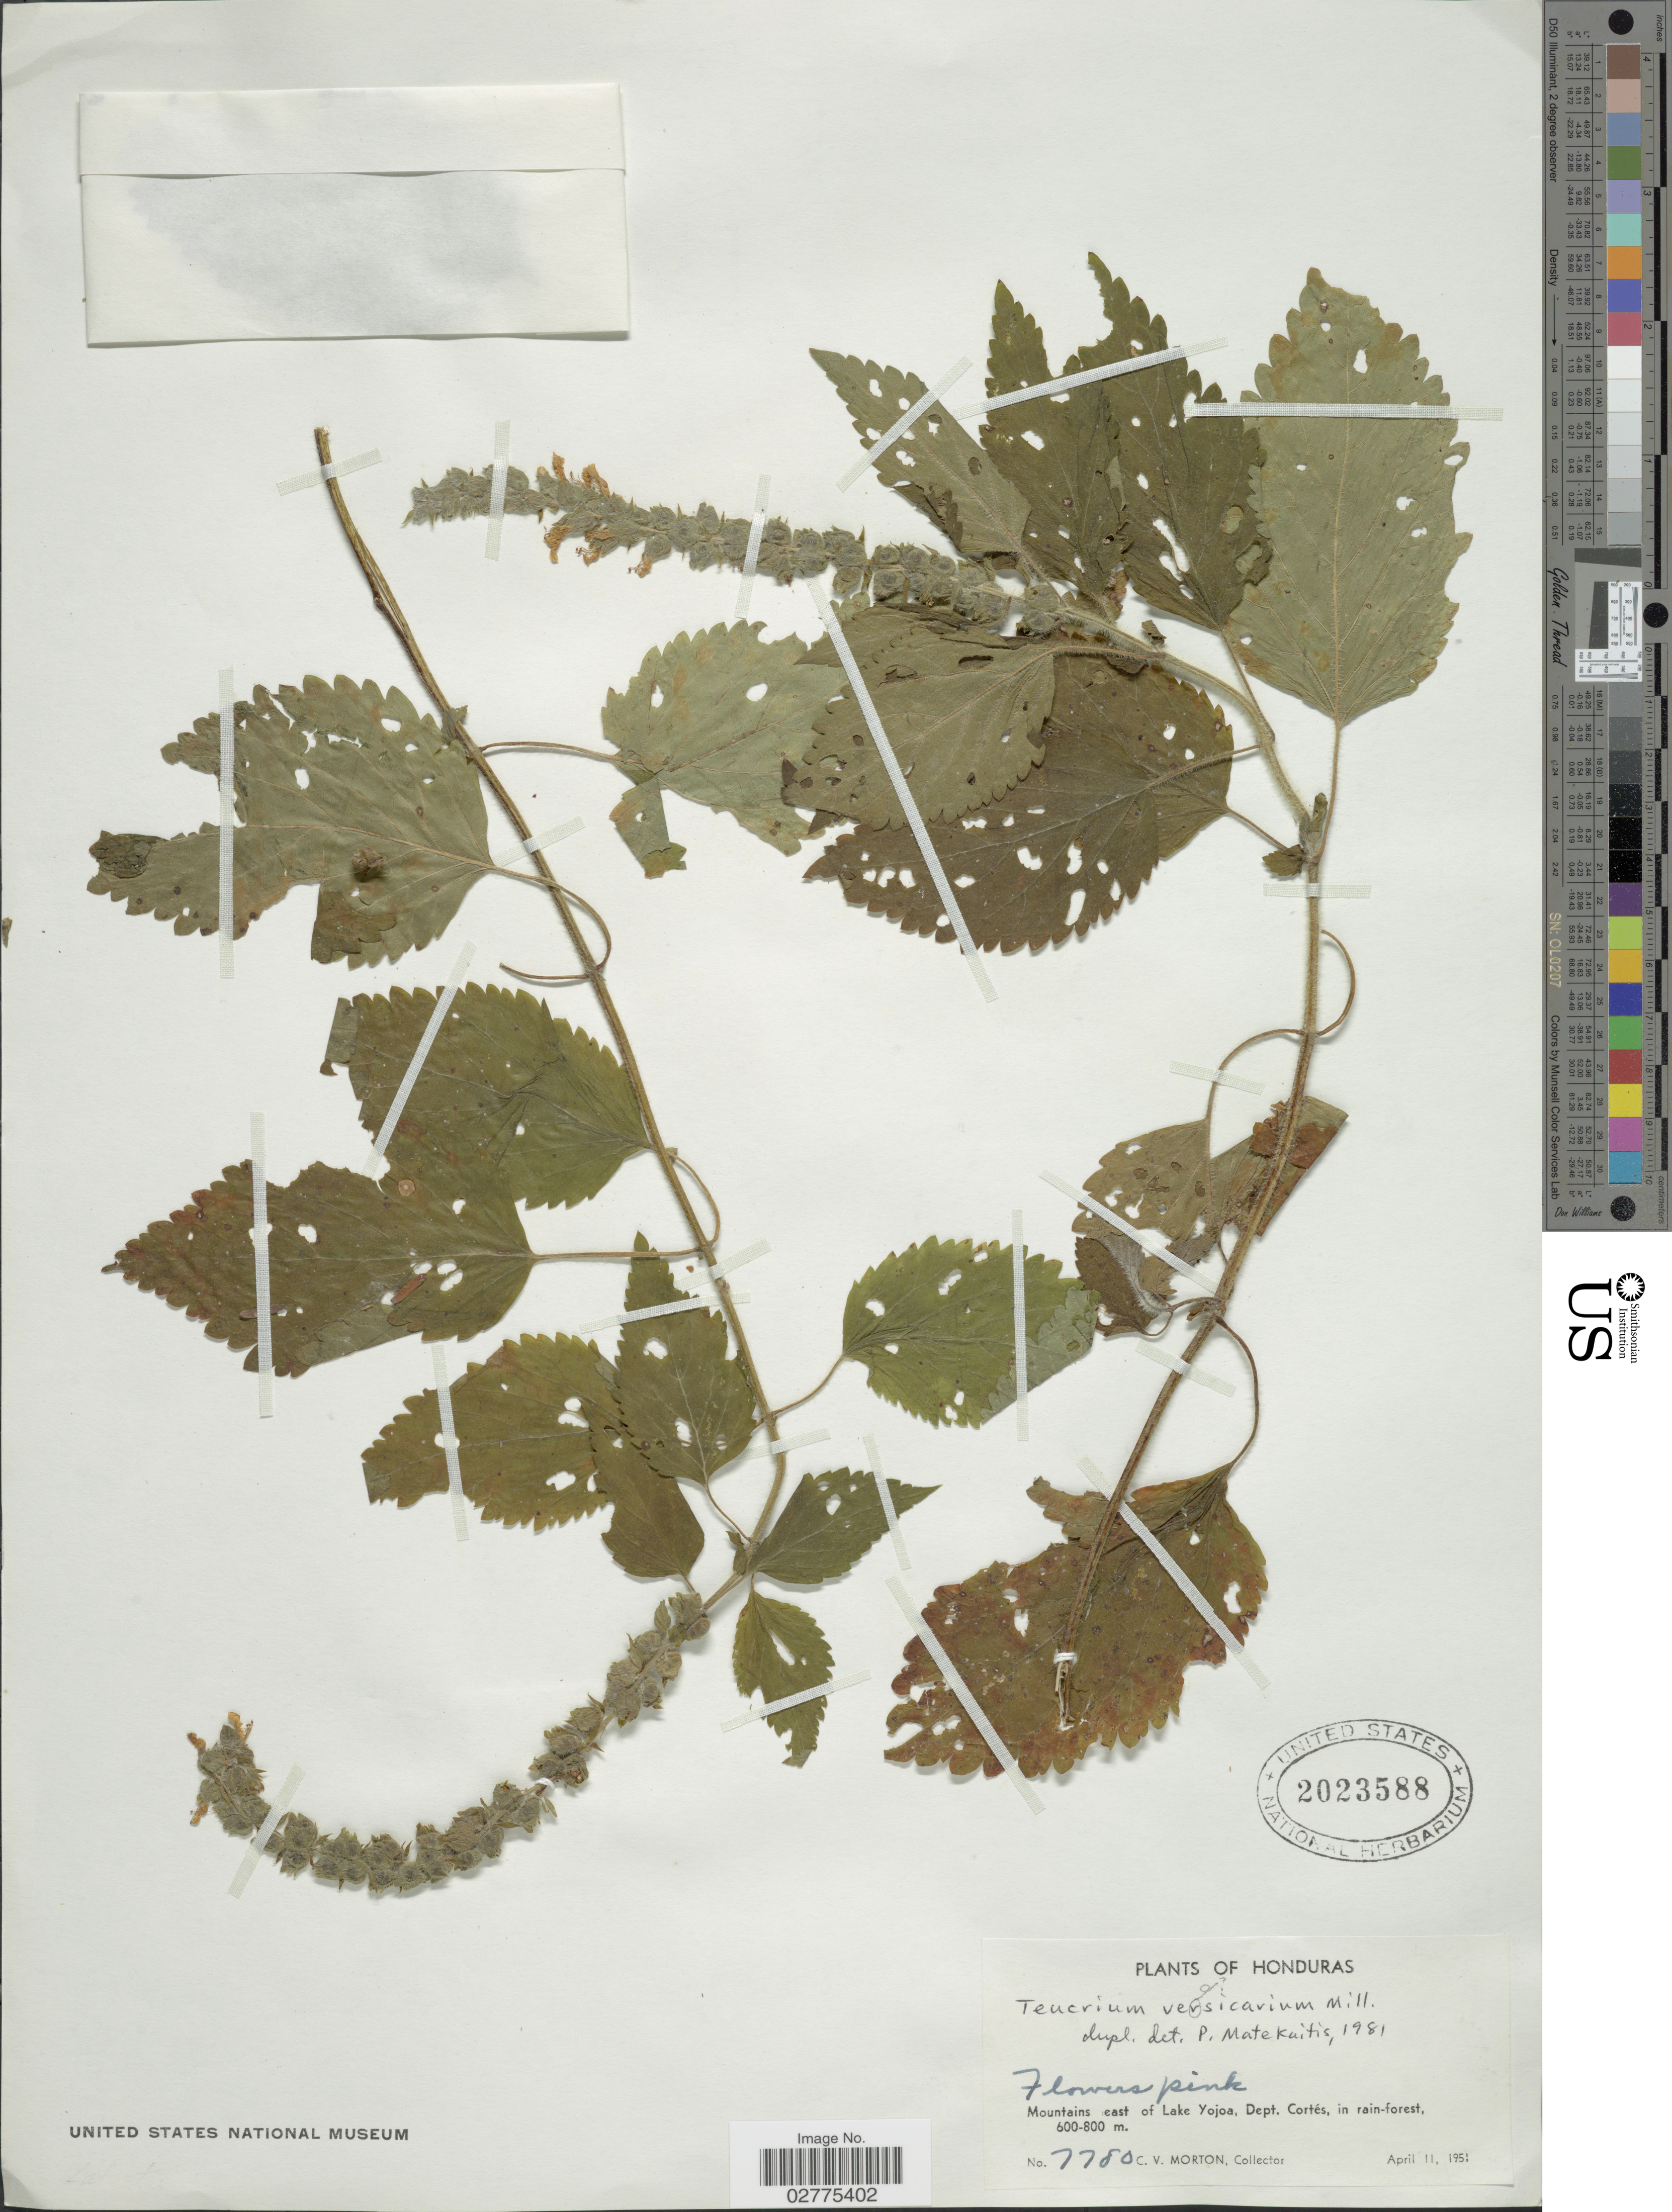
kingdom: Plantae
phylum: Tracheophyta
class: Magnoliopsida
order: Lamiales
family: Lamiaceae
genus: Teucrium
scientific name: Teucrium vesicarium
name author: Mill.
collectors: C. V. Morton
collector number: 7780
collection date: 1951-04-11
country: Honduras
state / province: Cortés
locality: Mountains east of Lake Yojoa, Dept. Cortés, in rain-forest.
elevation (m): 600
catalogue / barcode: US 2023588